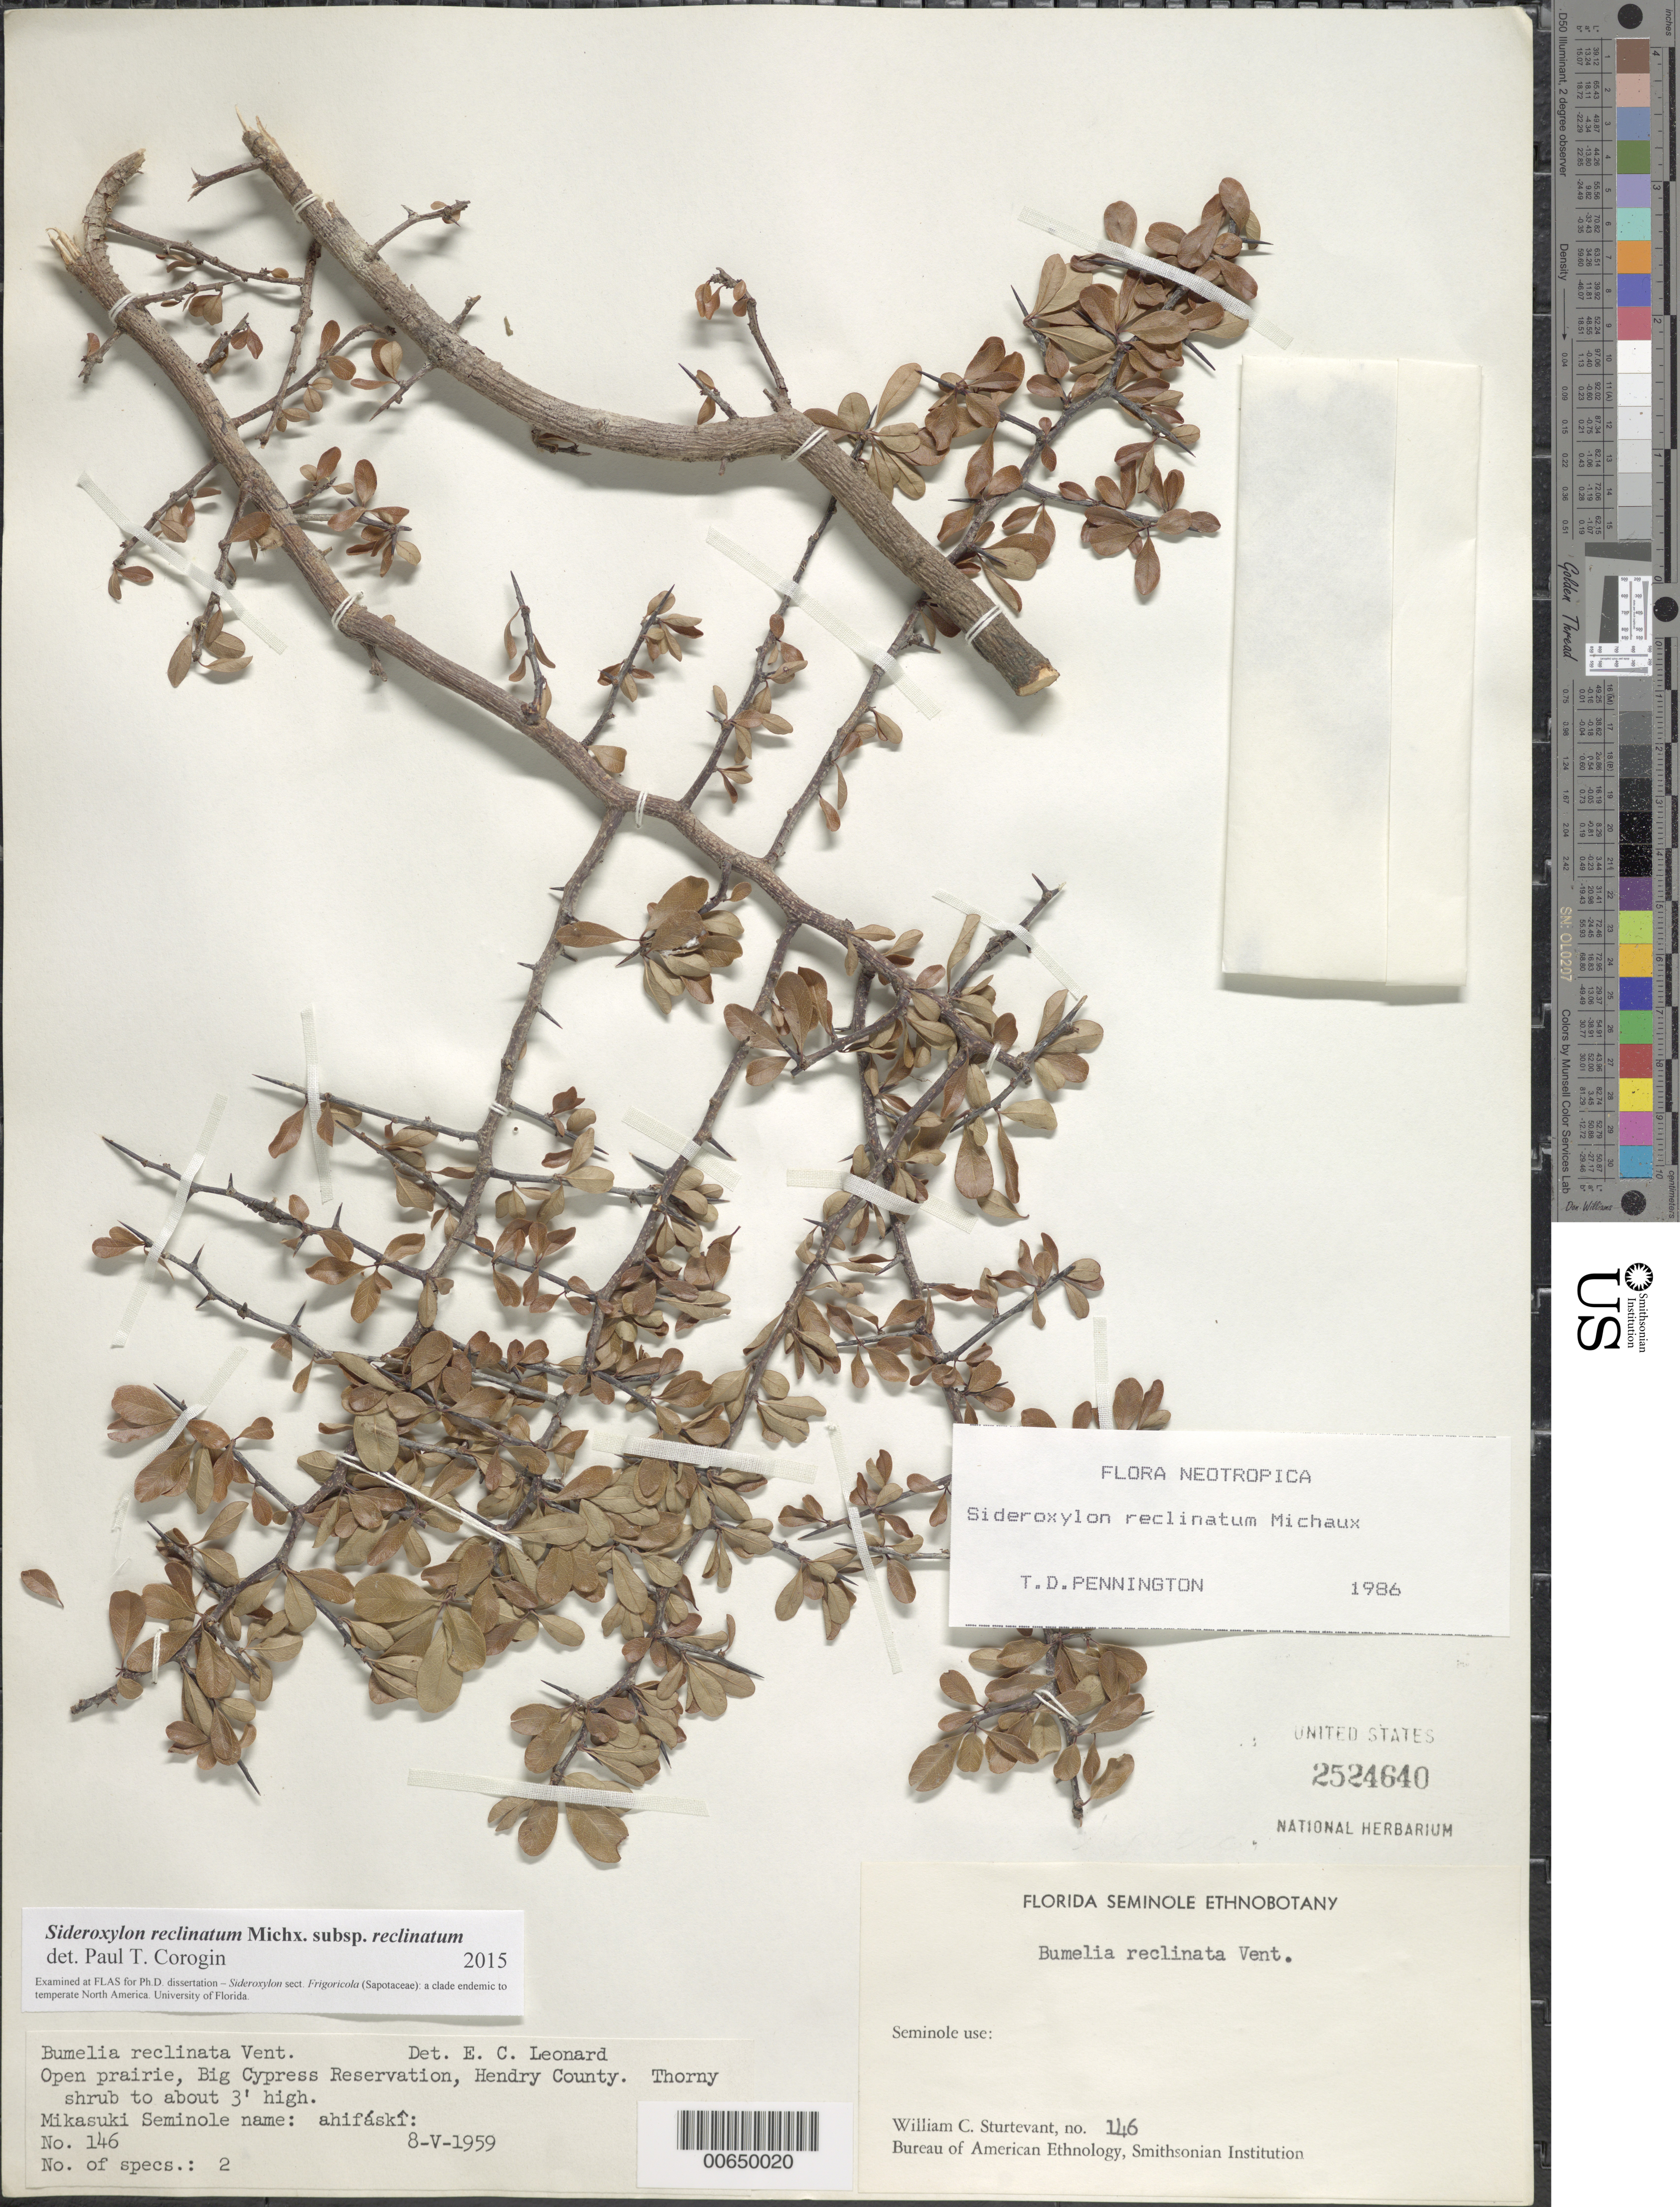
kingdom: Plantae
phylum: Tracheophyta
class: Magnoliopsida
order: Ericales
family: Sapotaceae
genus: Sideroxylon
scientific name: Sideroxylon reclinatum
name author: Michx.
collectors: E. C. Leonard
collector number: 146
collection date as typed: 08 May 1959 or 05 Aug 1959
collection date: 1959-05-08 or 1959-08-05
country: United States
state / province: Florida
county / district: Hendry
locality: Big Cypress Reservation; Mikasuki Seminole range: ahi fá skî.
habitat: Open prairie.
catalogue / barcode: US 2524640